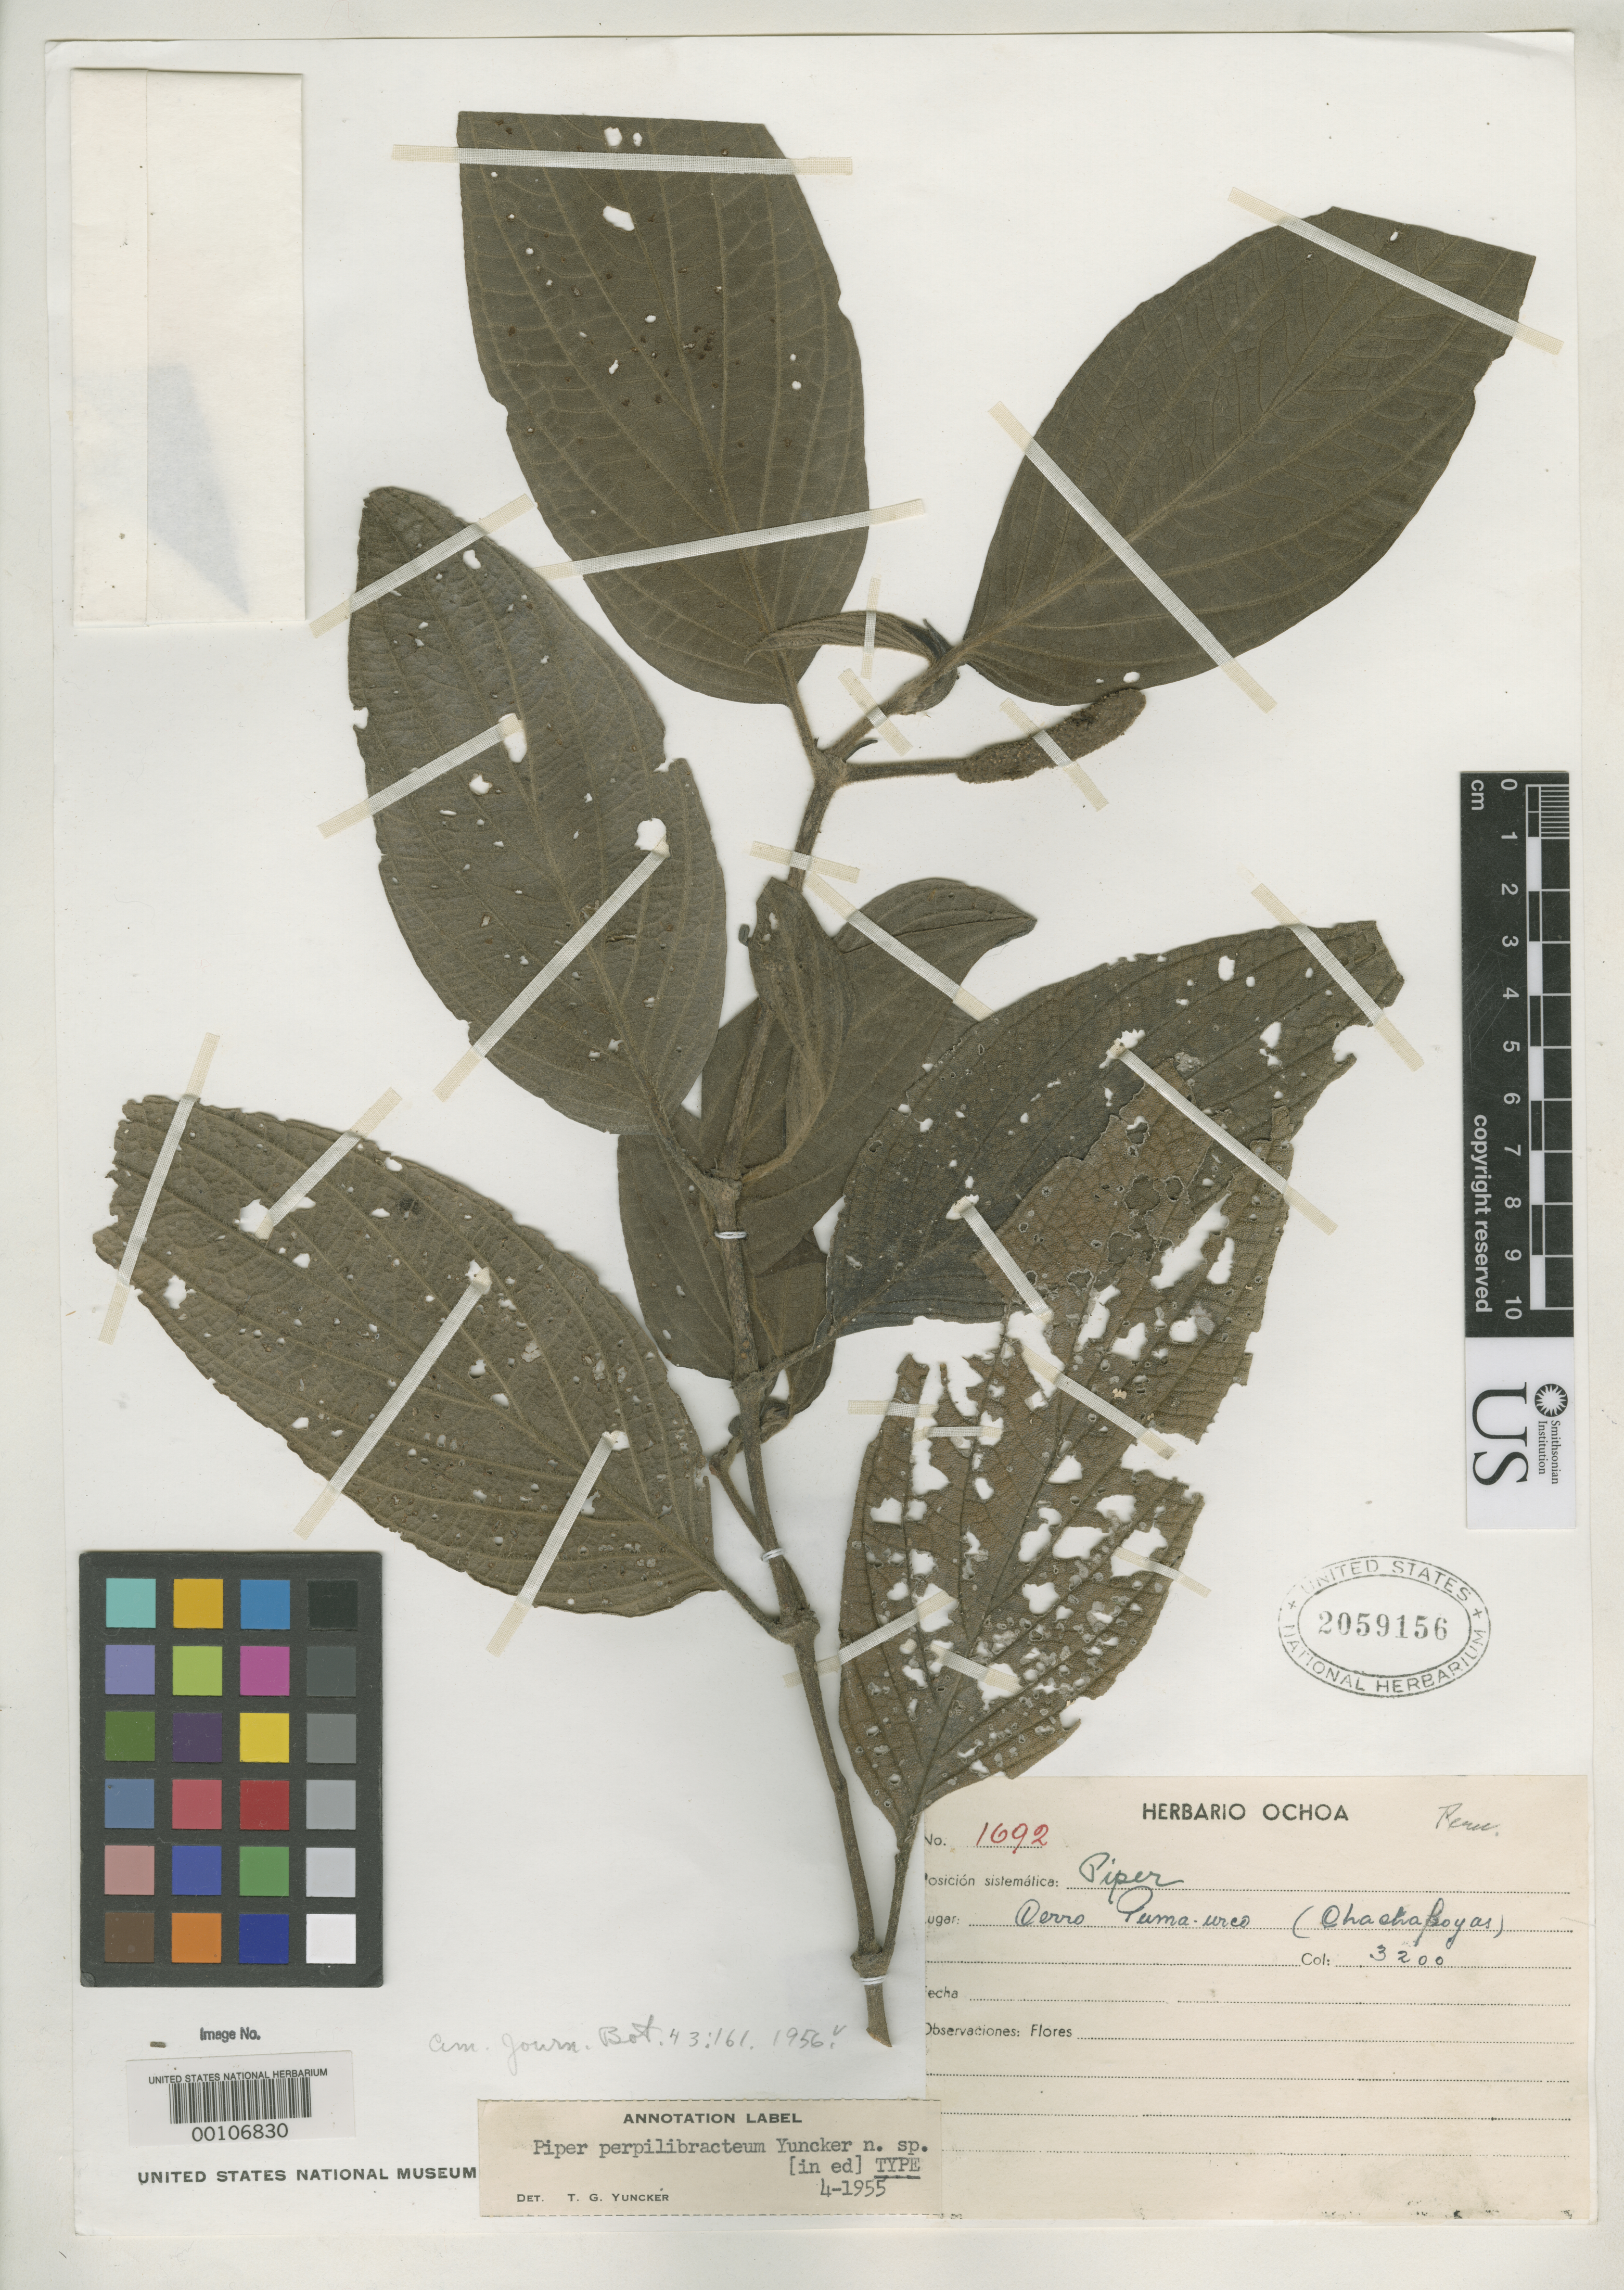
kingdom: Plantae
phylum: Tracheophyta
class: Magnoliopsida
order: Piperales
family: Piperaceae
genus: Piper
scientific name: Piper perpilibracteum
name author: Yunck.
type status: Holotype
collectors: C. M. Ochoa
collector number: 1692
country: Peru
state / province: Amazonas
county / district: Chachapoyas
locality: Chachapoyas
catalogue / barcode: US 2059156